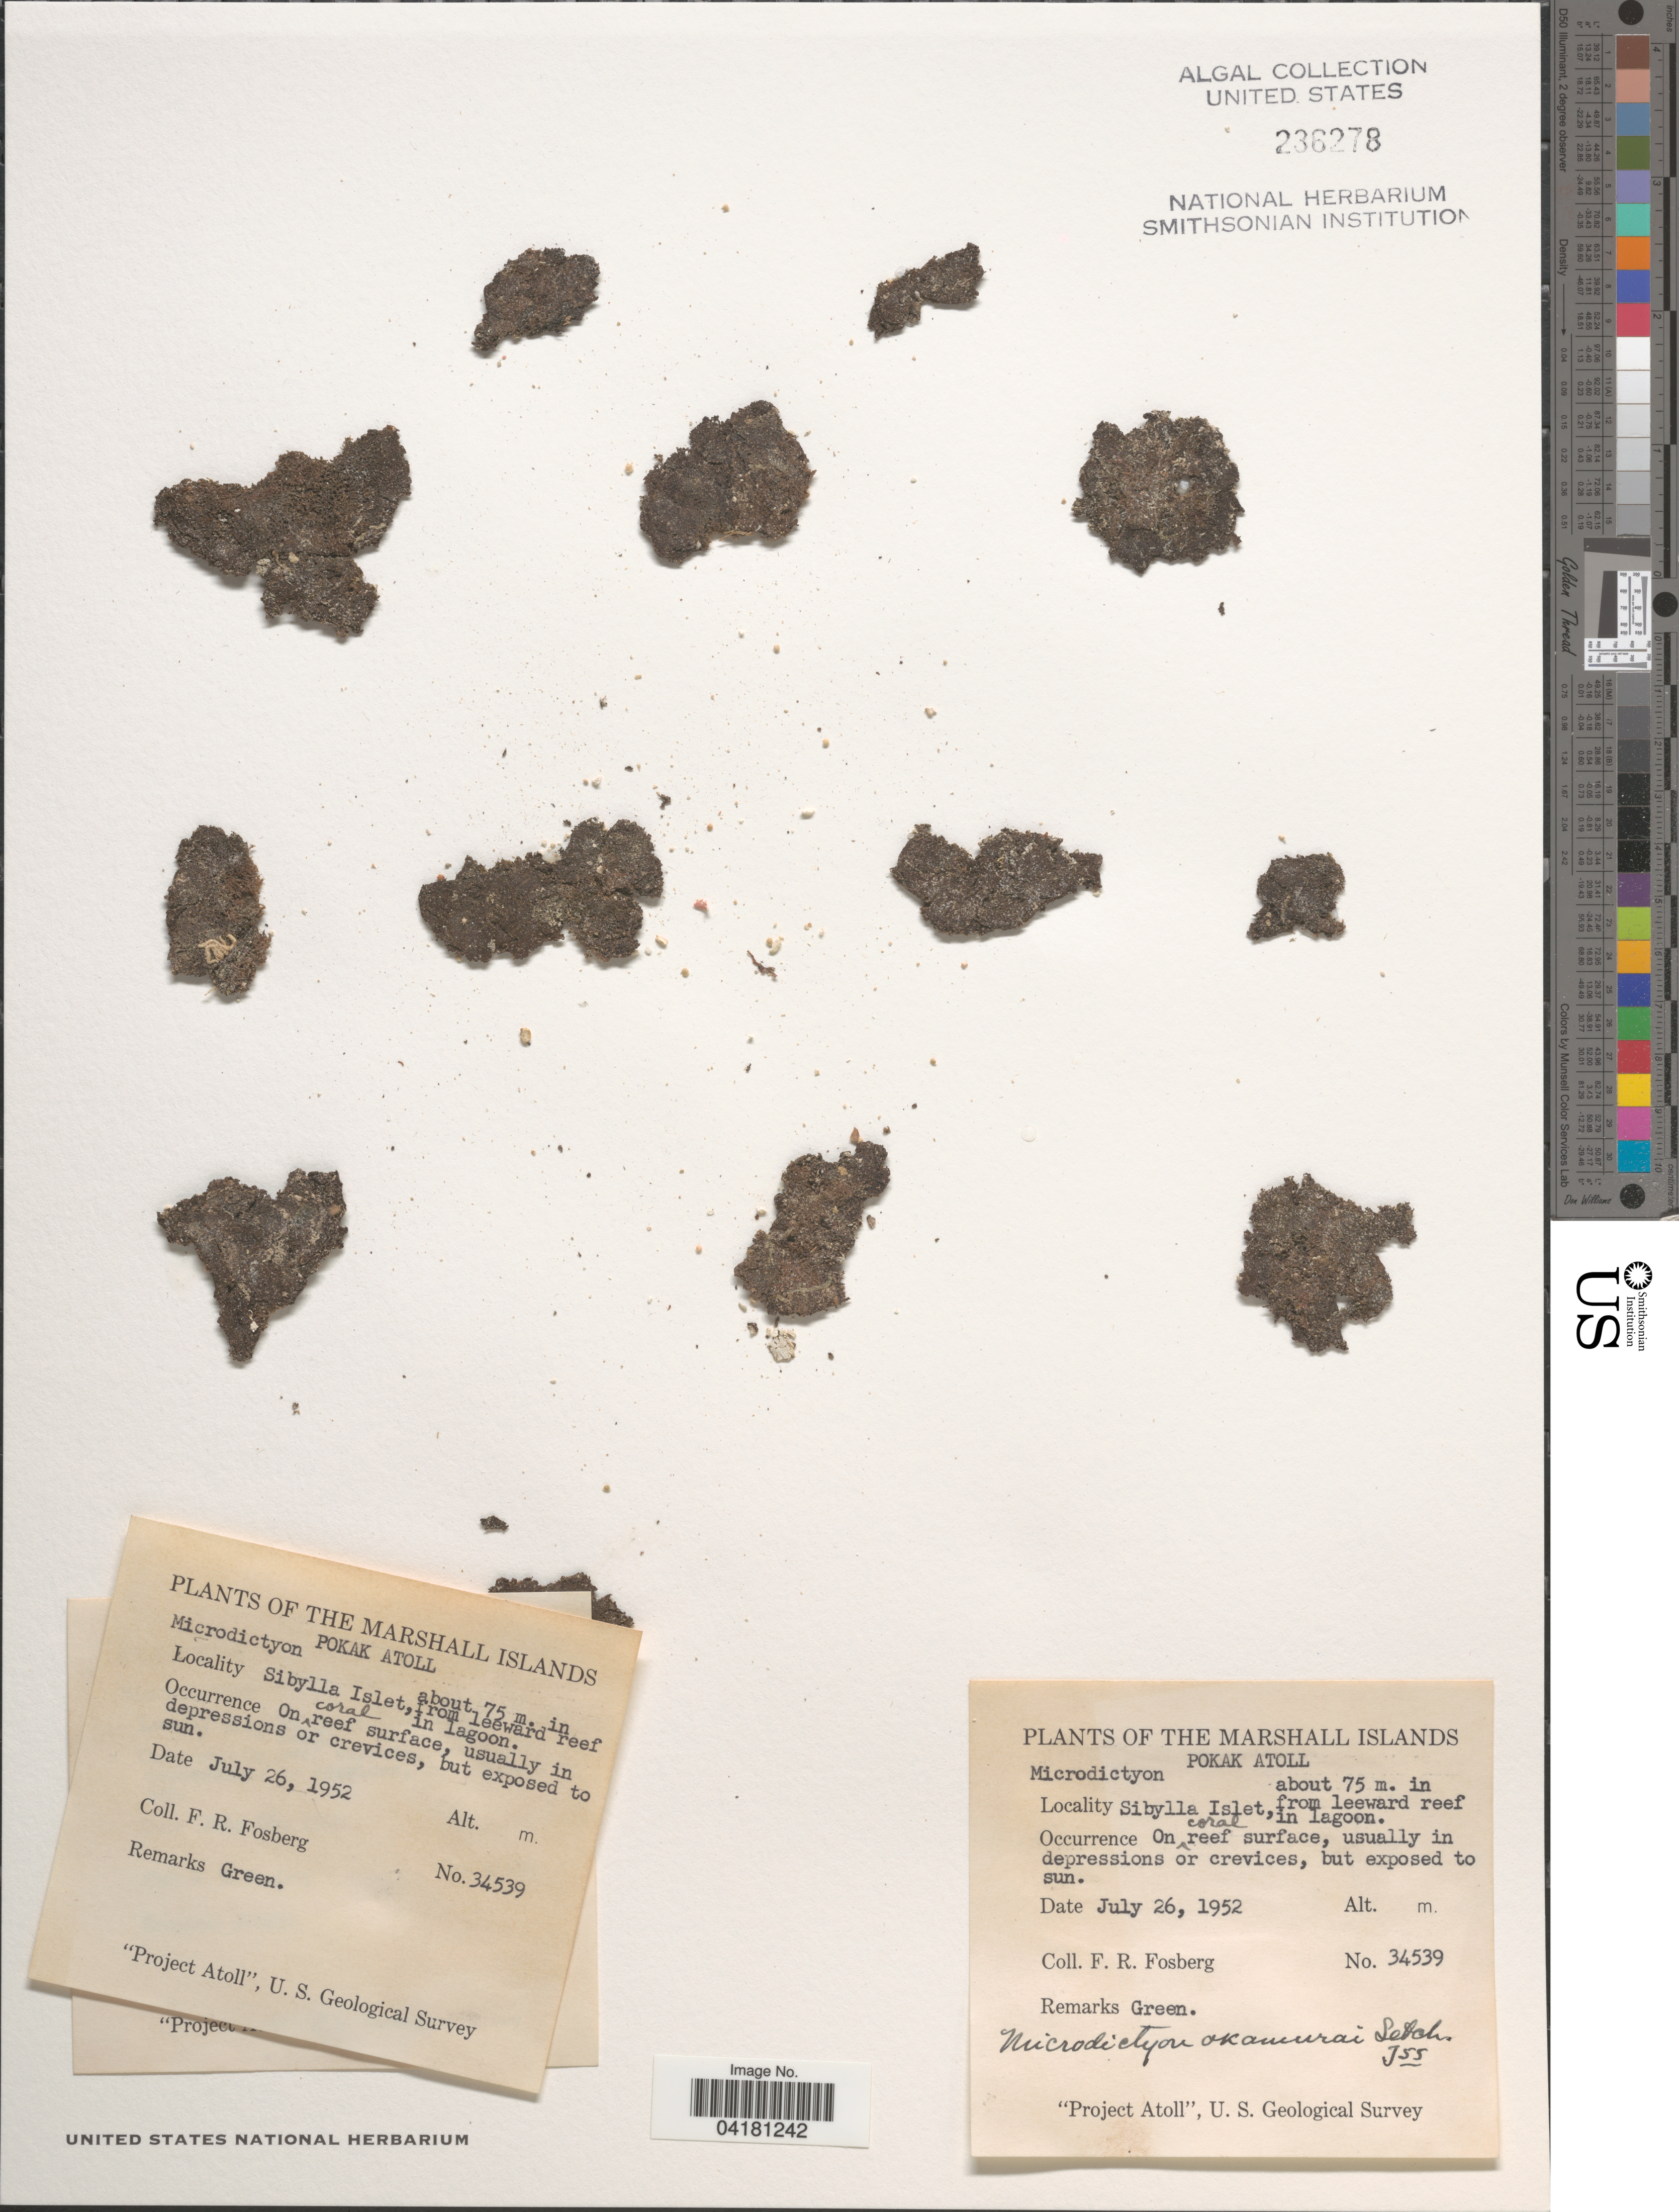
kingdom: Plantae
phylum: Chlorophyta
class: Ulvophyceae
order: Cladophorales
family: Anadyomenaceae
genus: Microdictyon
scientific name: Microdictyon okamurae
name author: Setch.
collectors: F. R. Fosberg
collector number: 34539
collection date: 1952-07-26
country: Marshall Islands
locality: Pokak Atoll. Sibylla Islet, from leeward reef in lagoon. "Project Atoll", U. S. Geological Survey.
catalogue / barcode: US 236278